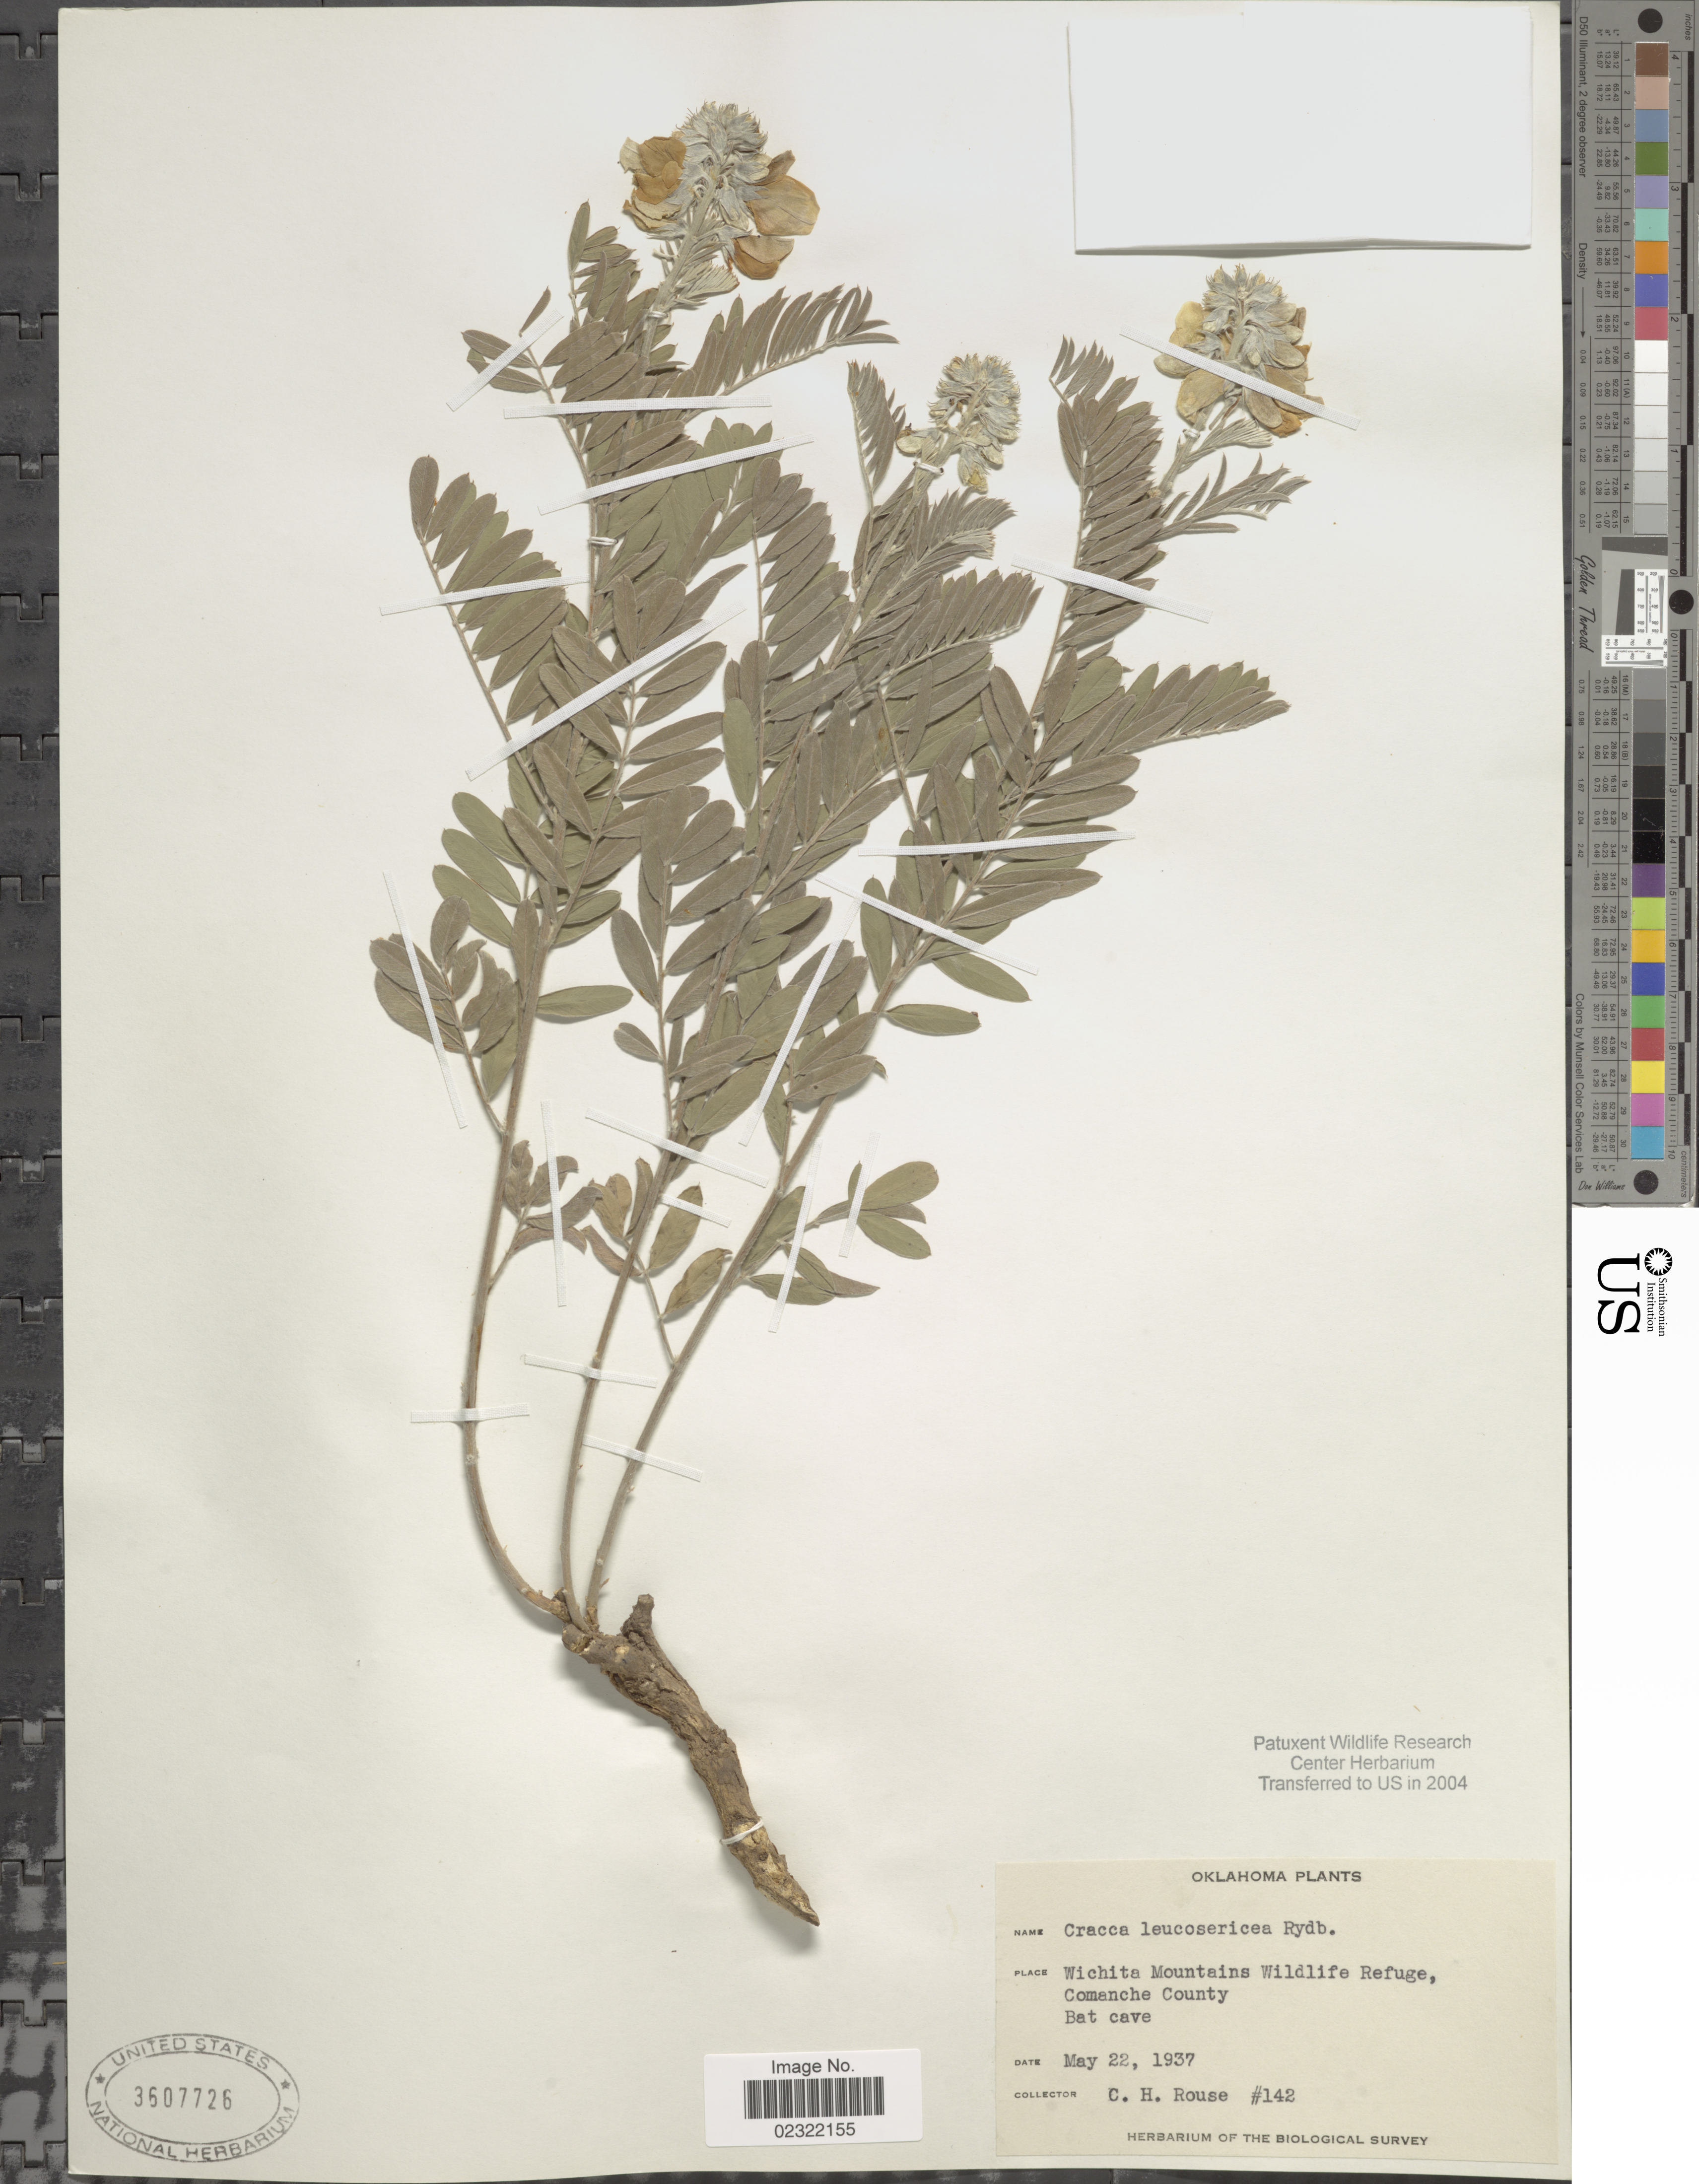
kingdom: Plantae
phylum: Tracheophyta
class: Magnoliopsida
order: Fabales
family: Fabaceae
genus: Tephrosia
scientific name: Tephrosia virginiana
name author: (L.) Pers.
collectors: C. Rouse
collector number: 142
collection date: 1937-05-22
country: United States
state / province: Oklahoma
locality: Wichita Mountains Wildlife Refuge, Comanche County, Bat cave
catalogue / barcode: US 3607726